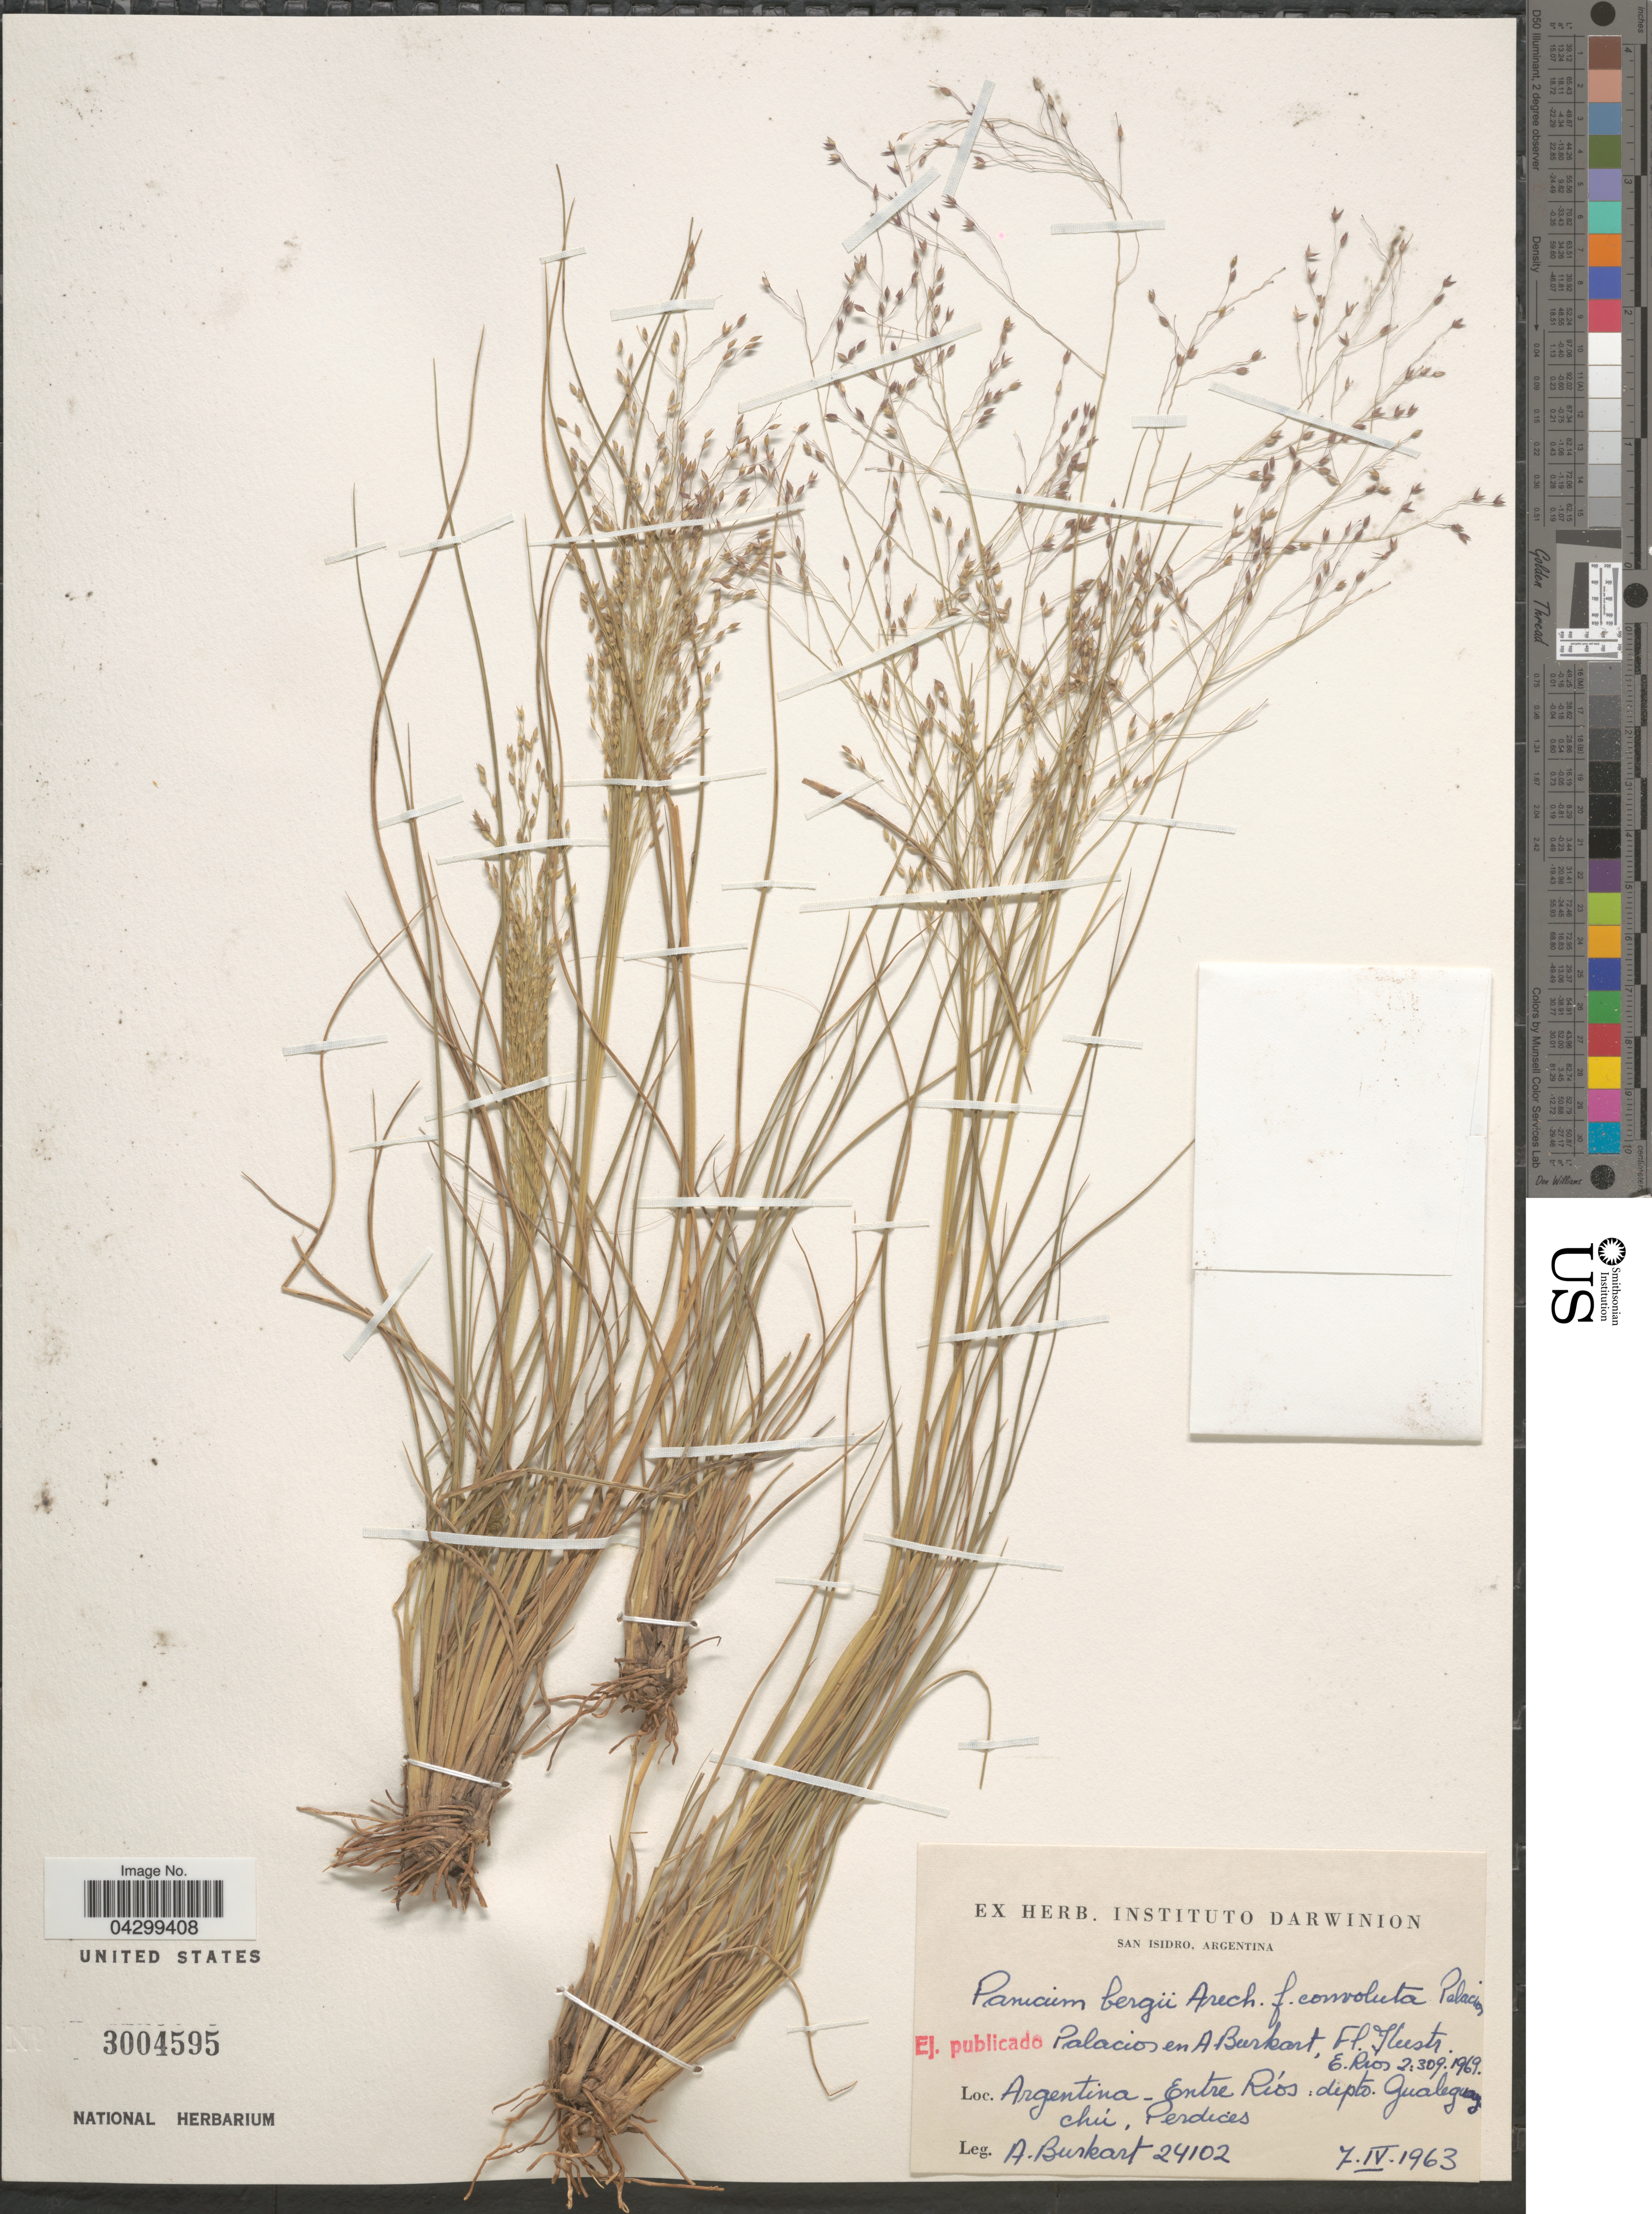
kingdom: Plantae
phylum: Tracheophyta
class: Liliopsida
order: Poales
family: Poaceae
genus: Panicum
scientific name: Panicum bergii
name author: Arechav.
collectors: A. E. Burkart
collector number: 24102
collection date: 1963-04-07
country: Argentina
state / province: Entre Rios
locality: Depto. Gualeguaychú, Perdices.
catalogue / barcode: US 3004595